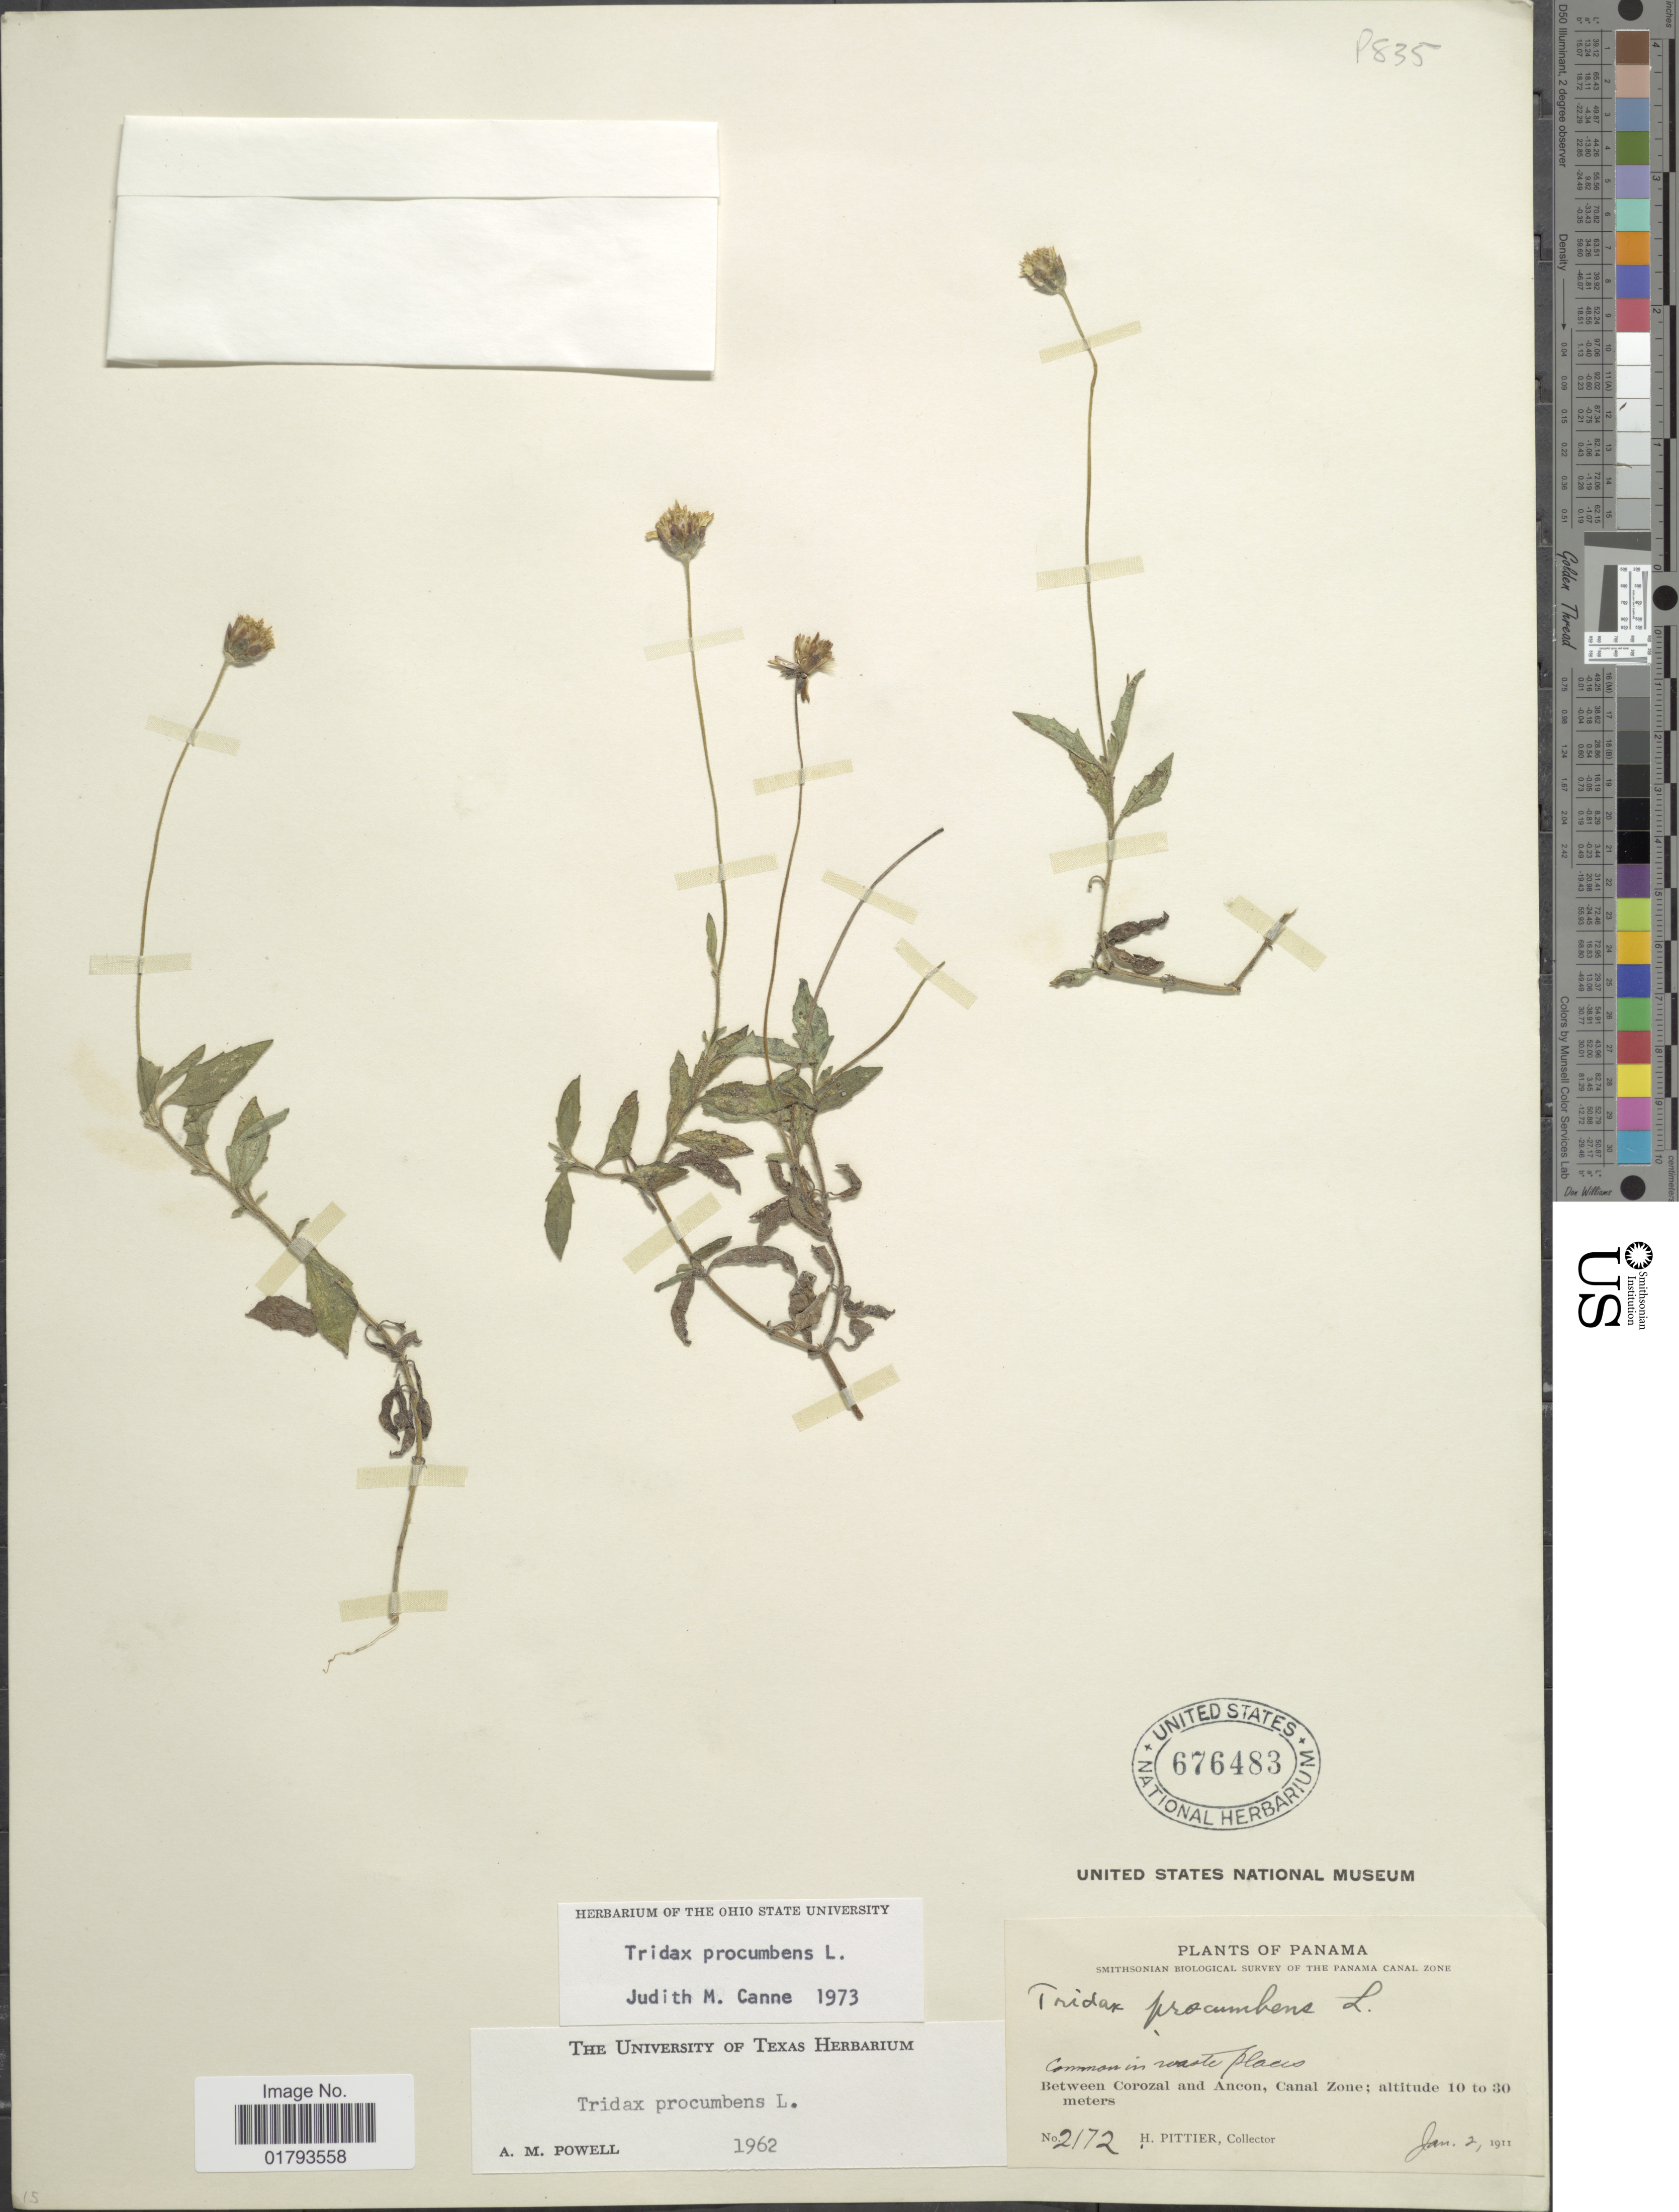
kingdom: Plantae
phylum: Tracheophyta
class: Magnoliopsida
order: Asterales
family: Asteraceae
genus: Tridax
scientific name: Tridax procumbens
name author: L.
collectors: H. F. Pittier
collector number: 2172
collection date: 1911-01-02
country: Panama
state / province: Colón / Panamá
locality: Between Corozal and Ancon, Canal Zone.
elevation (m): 10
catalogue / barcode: US 676483